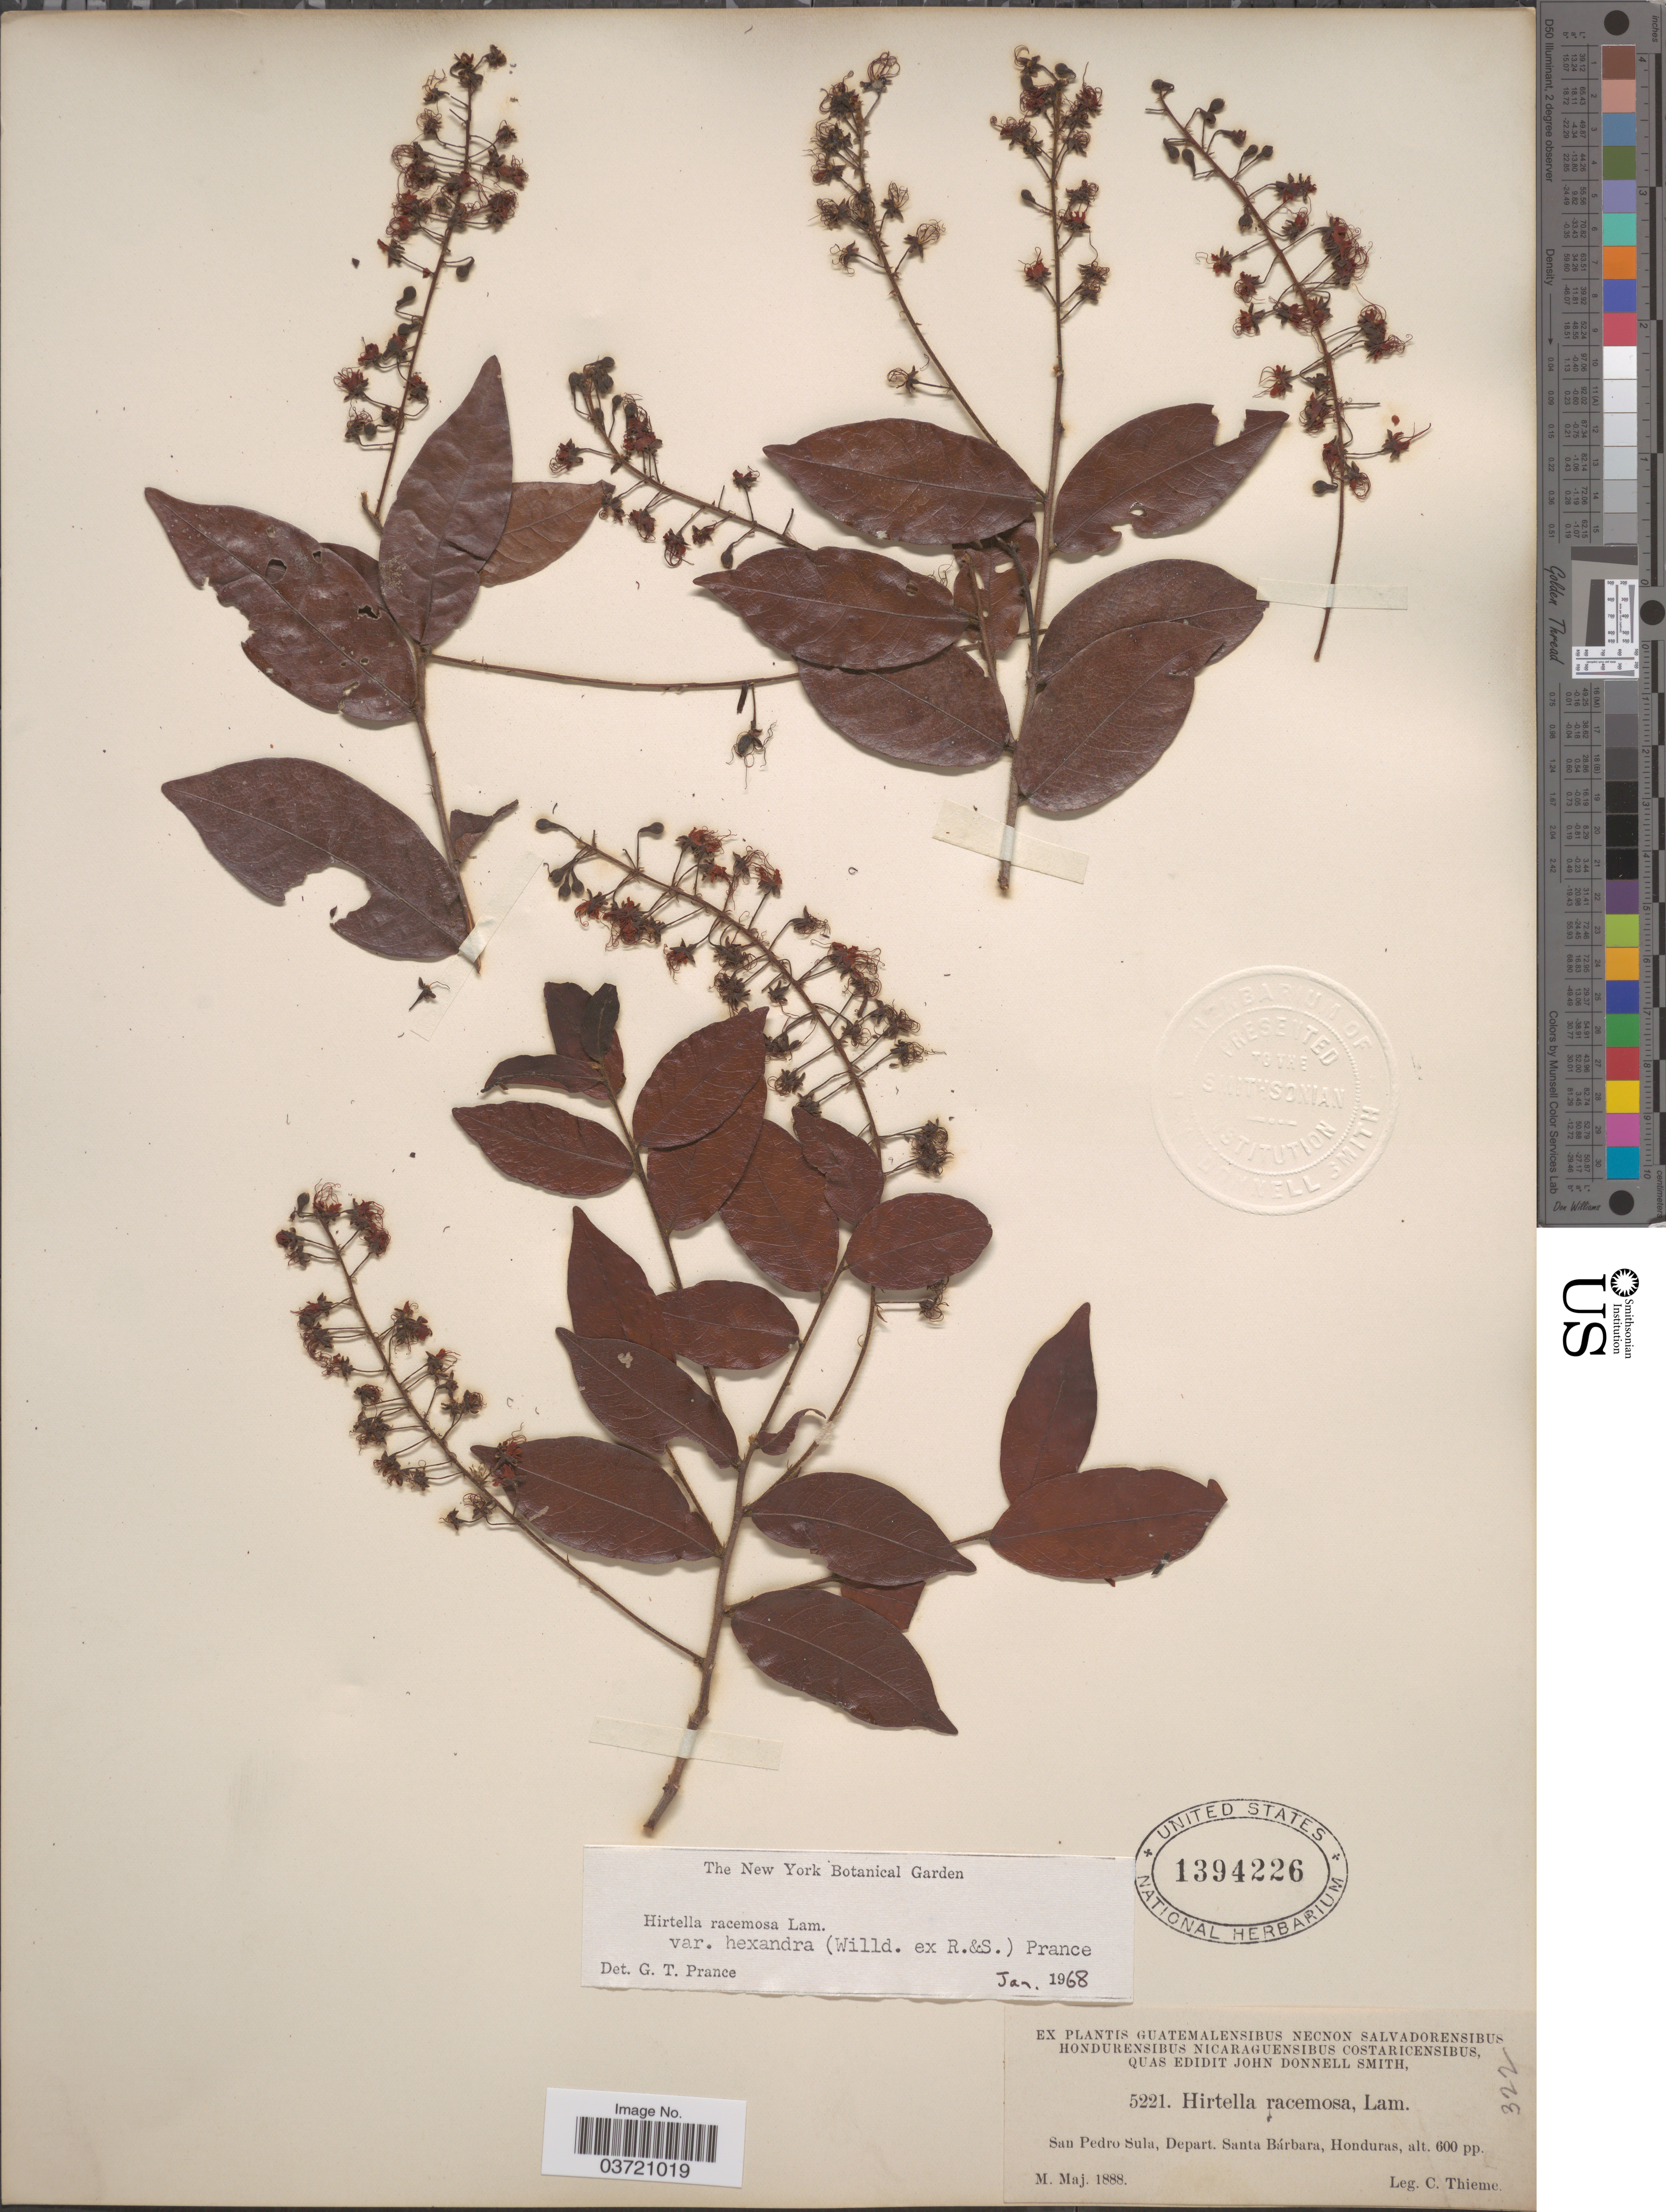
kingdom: Plantae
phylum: Tracheophyta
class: Magnoliopsida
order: Malpighiales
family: Chrysobalanaceae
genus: Hirtella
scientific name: Hirtella racemosa var. hexandra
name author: (Willd. ex Roem. & Schult.) Prance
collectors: C. Thieme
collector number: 5221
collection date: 1888-05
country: Honduras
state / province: Santa Barbara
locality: San Pedro Sula, Depart. Santa Bárbara.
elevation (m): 183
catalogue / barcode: US 1394226